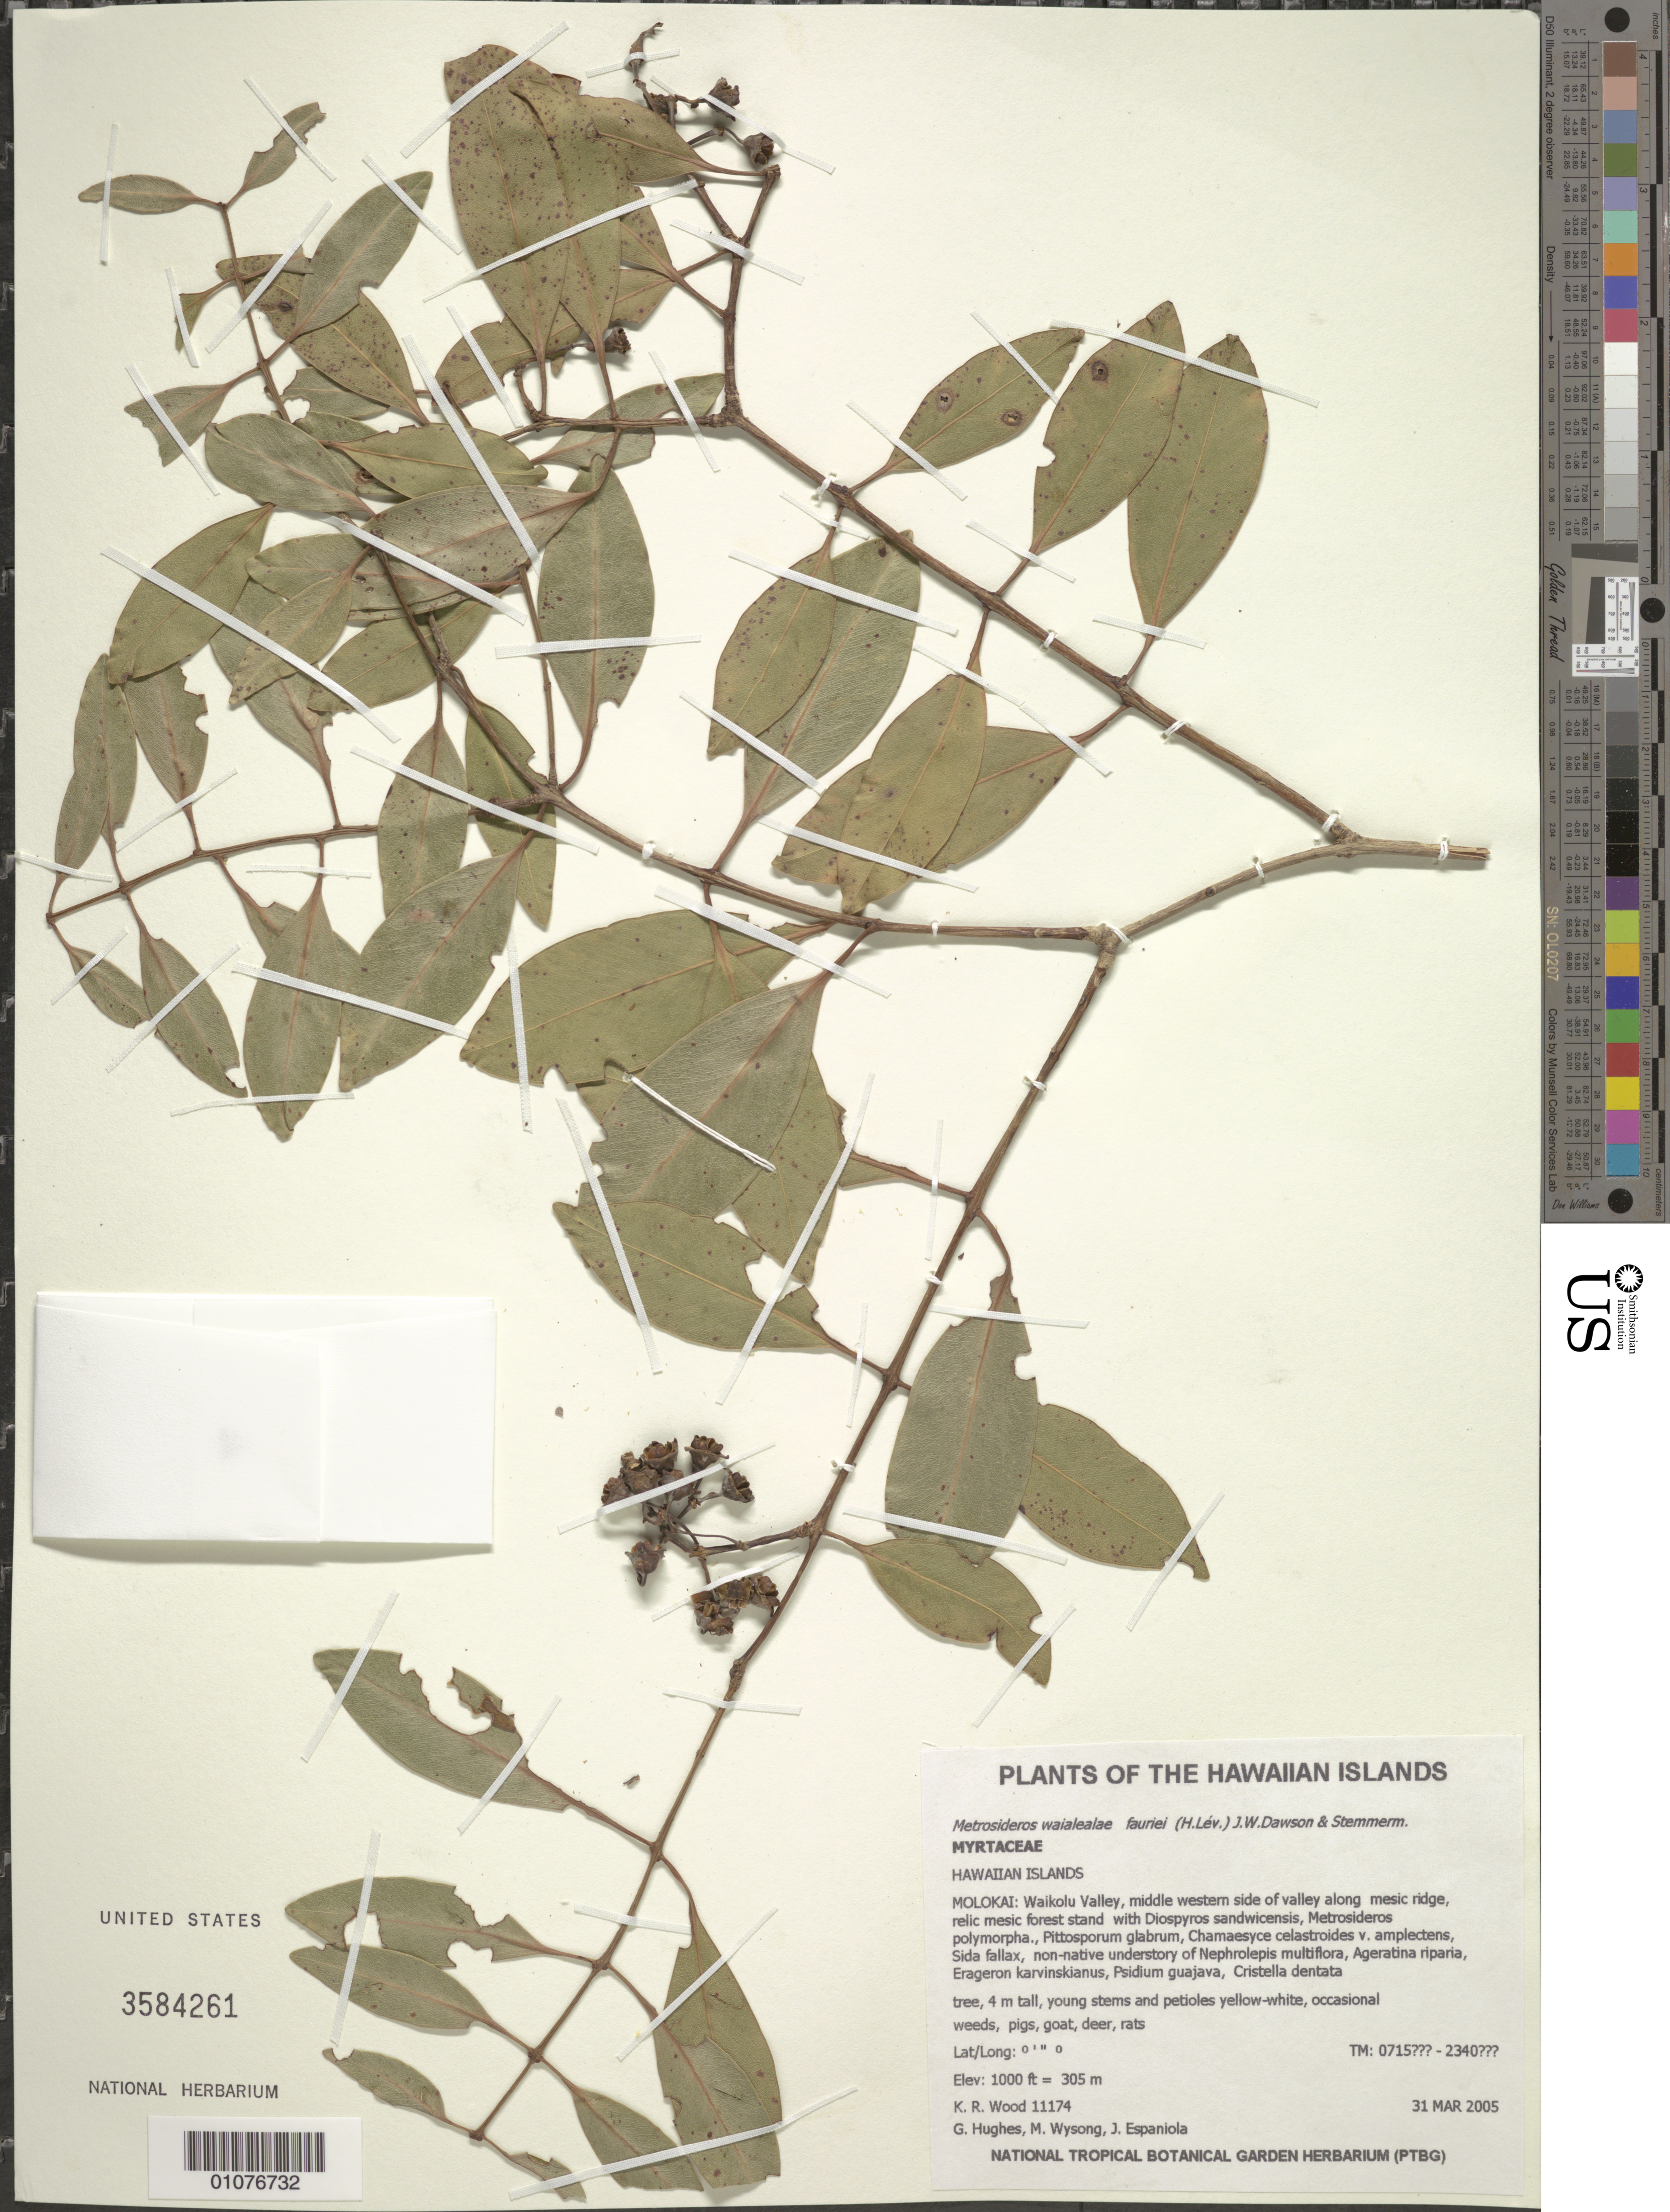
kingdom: Plantae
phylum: Tracheophyta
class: Magnoliopsida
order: Myrtales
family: Myrtaceae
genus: Metrosideros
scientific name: Metrosideros waialealae var. fauriei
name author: (H. Lév.) J.W. Dawson & Stemmerm.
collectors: K. R. Wood, G. Hughes, M. Wysong & J. Espaniola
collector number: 11174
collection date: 2005-03-31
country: United States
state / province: Hawaii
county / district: Maui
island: Moloka'i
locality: Waikolu Valley, middle western side of valley along mesic ridge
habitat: relic mesic forest stand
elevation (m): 305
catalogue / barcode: US 3584261